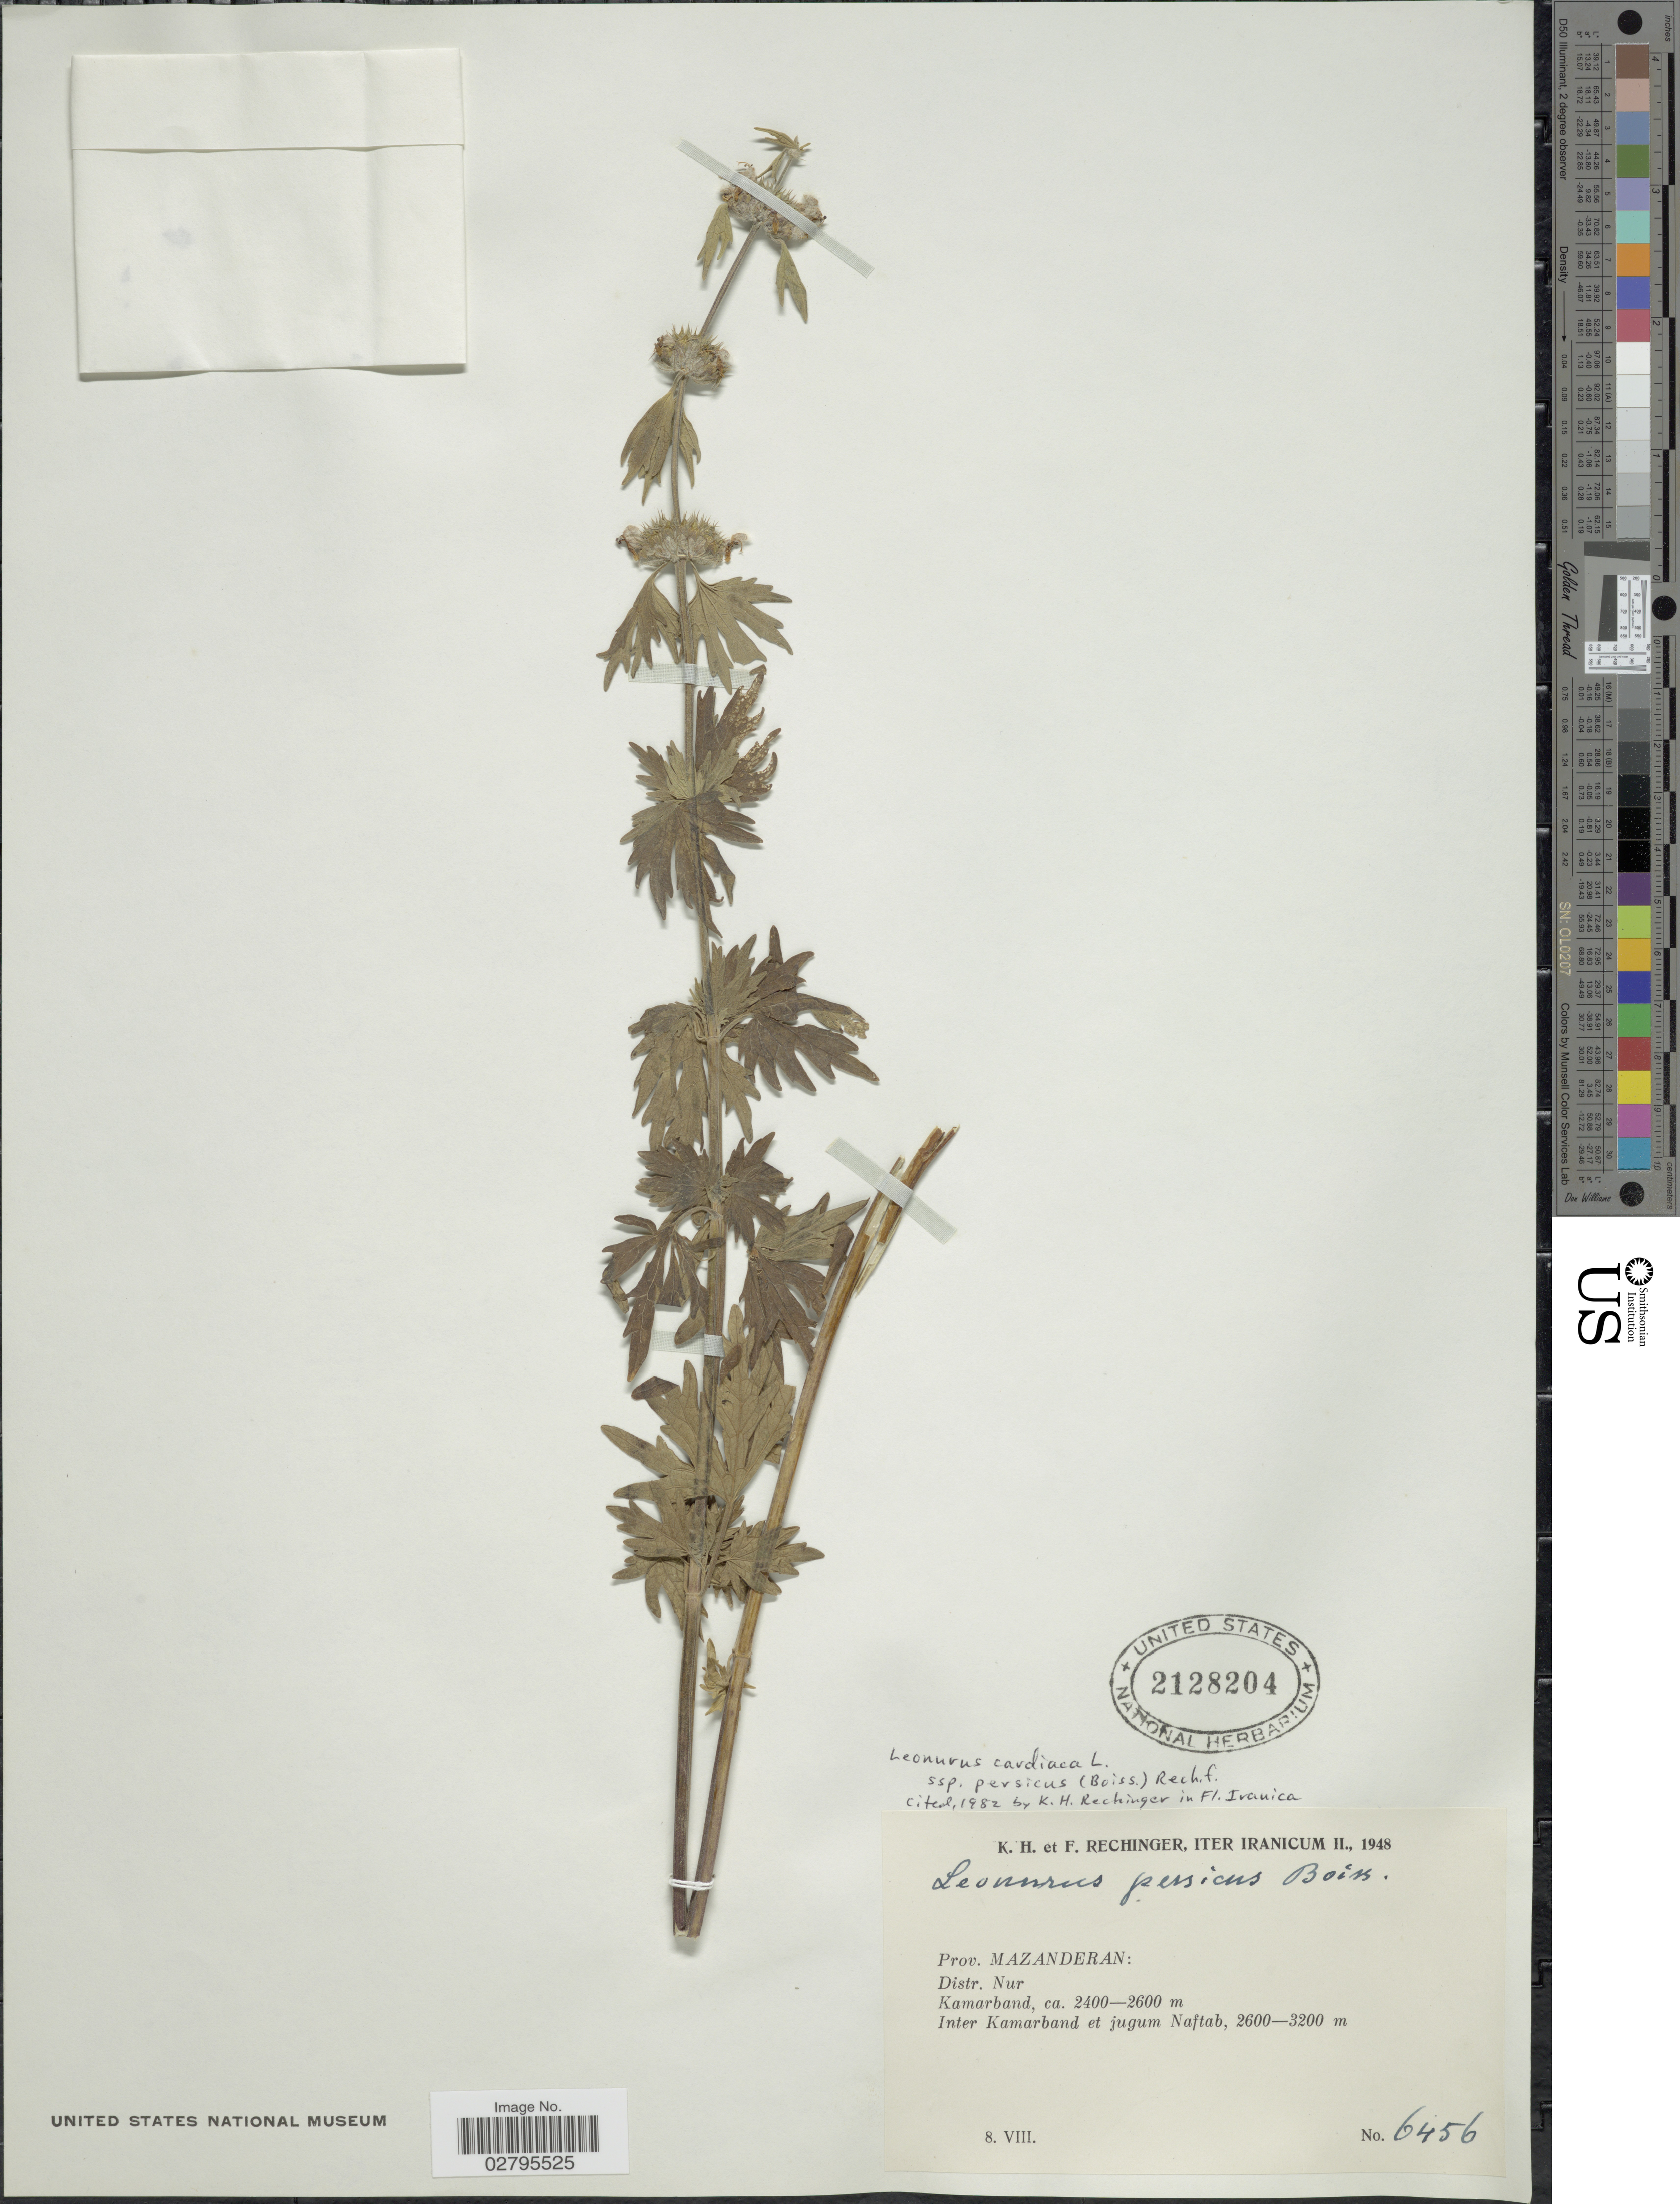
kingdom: Plantae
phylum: Tracheophyta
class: Magnoliopsida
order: Lamiales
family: Lamiaceae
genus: Leonurus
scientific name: Leonurus cardiaca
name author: L.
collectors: K. H. Rechinger & F. Rechinger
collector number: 6456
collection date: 1948-08-08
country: Iran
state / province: Mazandaran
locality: Prov. Mazanderan: Distr. Nur. Kamarband. Inter Kamarband et jugum Naftab.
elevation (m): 2400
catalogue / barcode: US 2128204